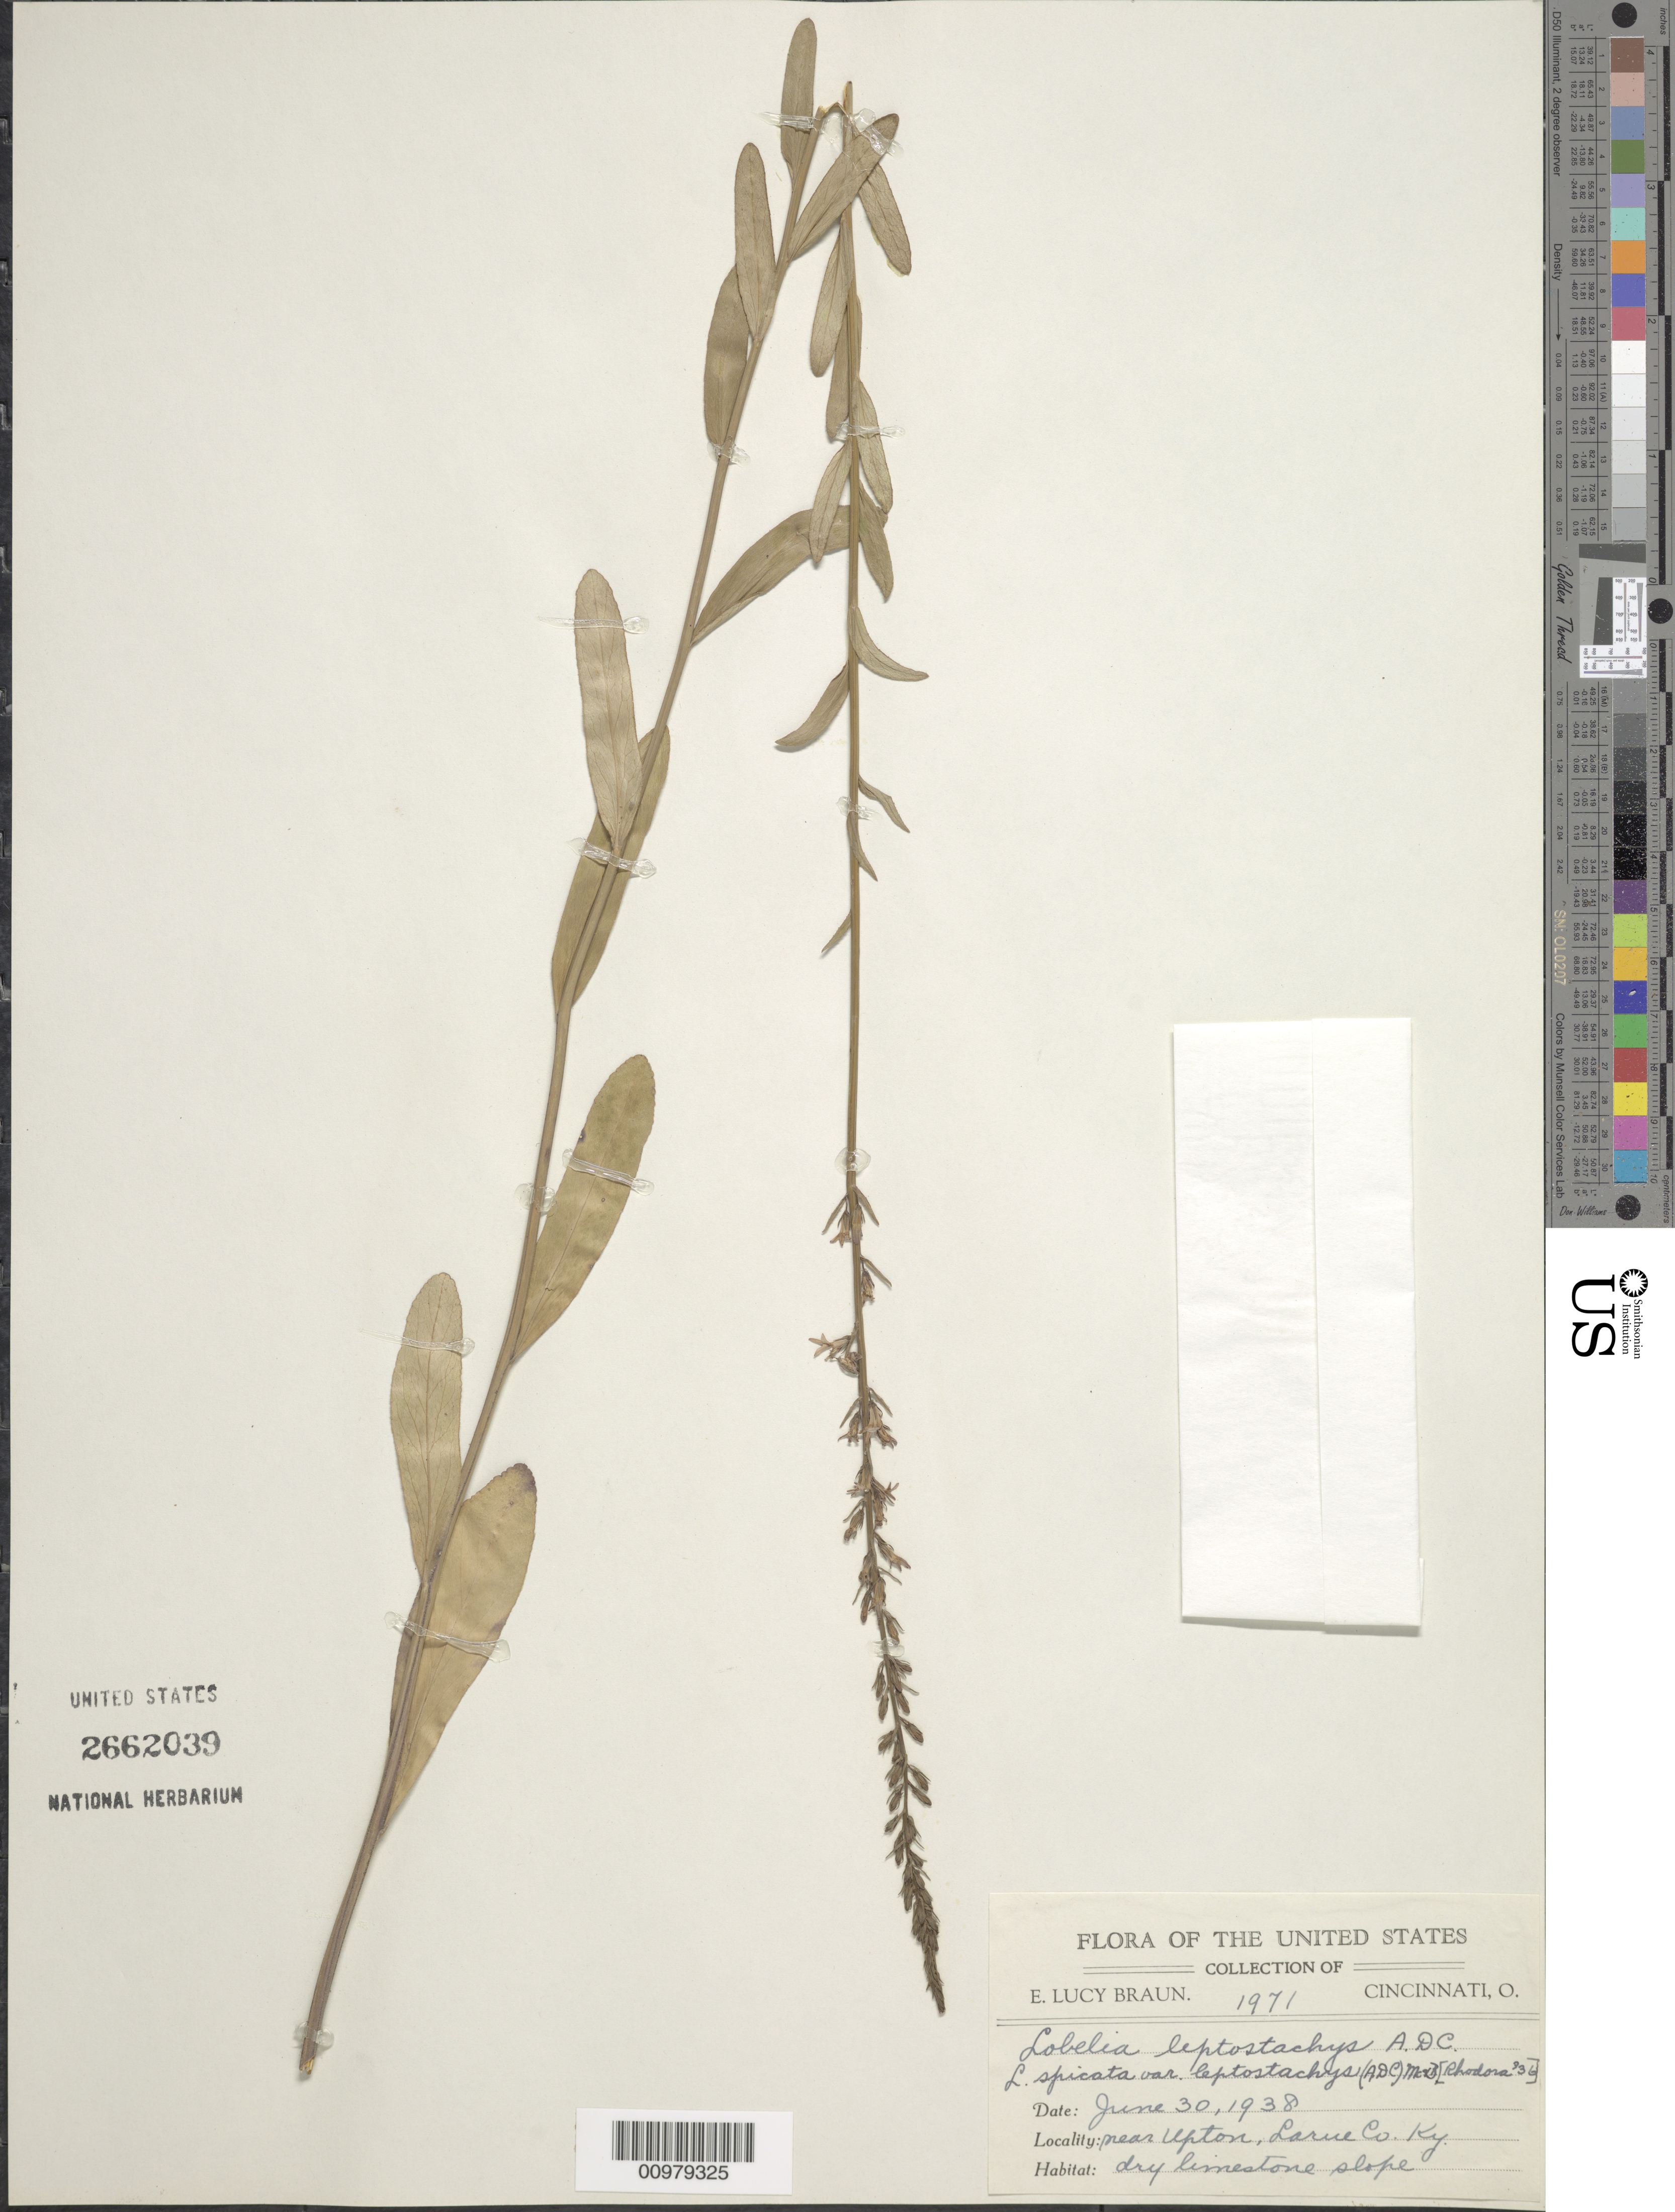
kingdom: Plantae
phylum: Tracheophyta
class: Magnoliopsida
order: Asterales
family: Campanulaceae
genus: Lobelia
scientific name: Lobelia spicata var. leptostachys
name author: (A. DC.) Mack. & Bush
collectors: E. L. Braun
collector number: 1971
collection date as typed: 30 Jun 1938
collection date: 1938-06-30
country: United States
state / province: Kentucky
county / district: Larue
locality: Near Upton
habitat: dry limestone slope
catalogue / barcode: US 2662039